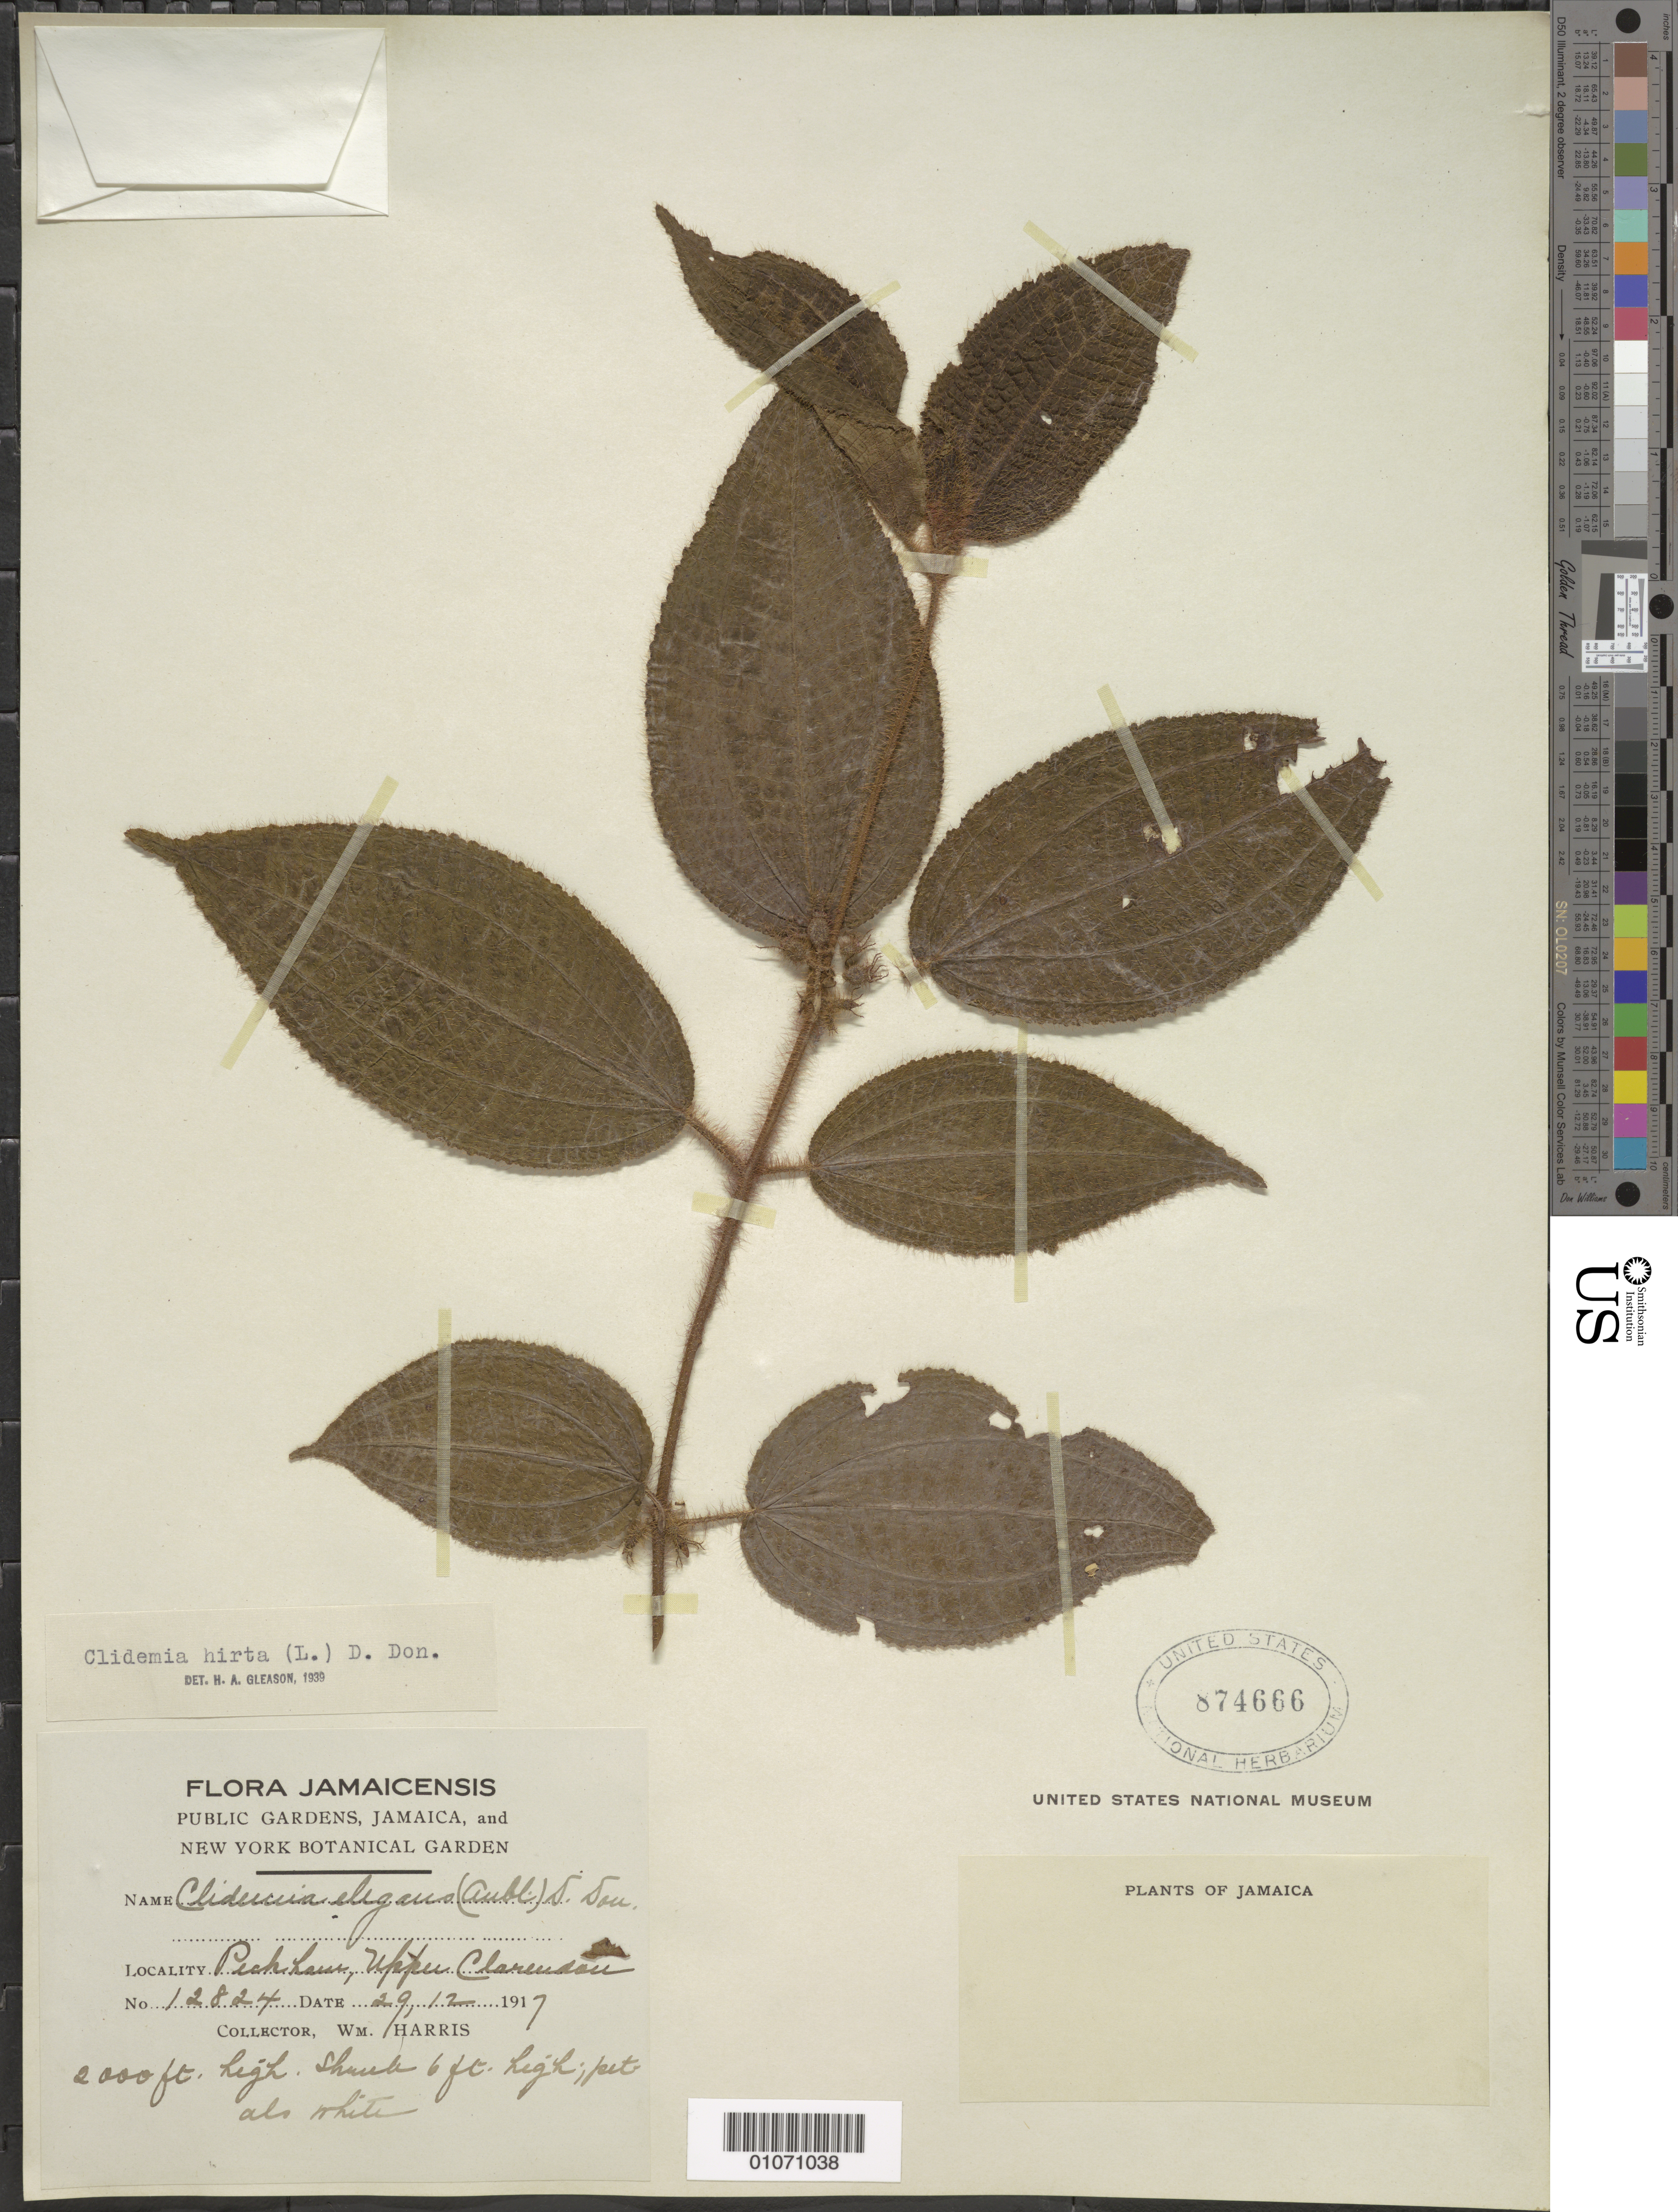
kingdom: Plantae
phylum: Tracheophyta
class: Magnoliopsida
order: Myrtales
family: Melastomataceae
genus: Clidemia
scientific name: Clidemia hirta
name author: (L.) D. Don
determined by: Gleason, H. A.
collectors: W. Harris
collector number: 12824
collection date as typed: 29 Dec 1917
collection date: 1917-12-29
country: Jamaica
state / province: Clarendon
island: Jamaica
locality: Peckham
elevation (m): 610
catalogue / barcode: US 874666